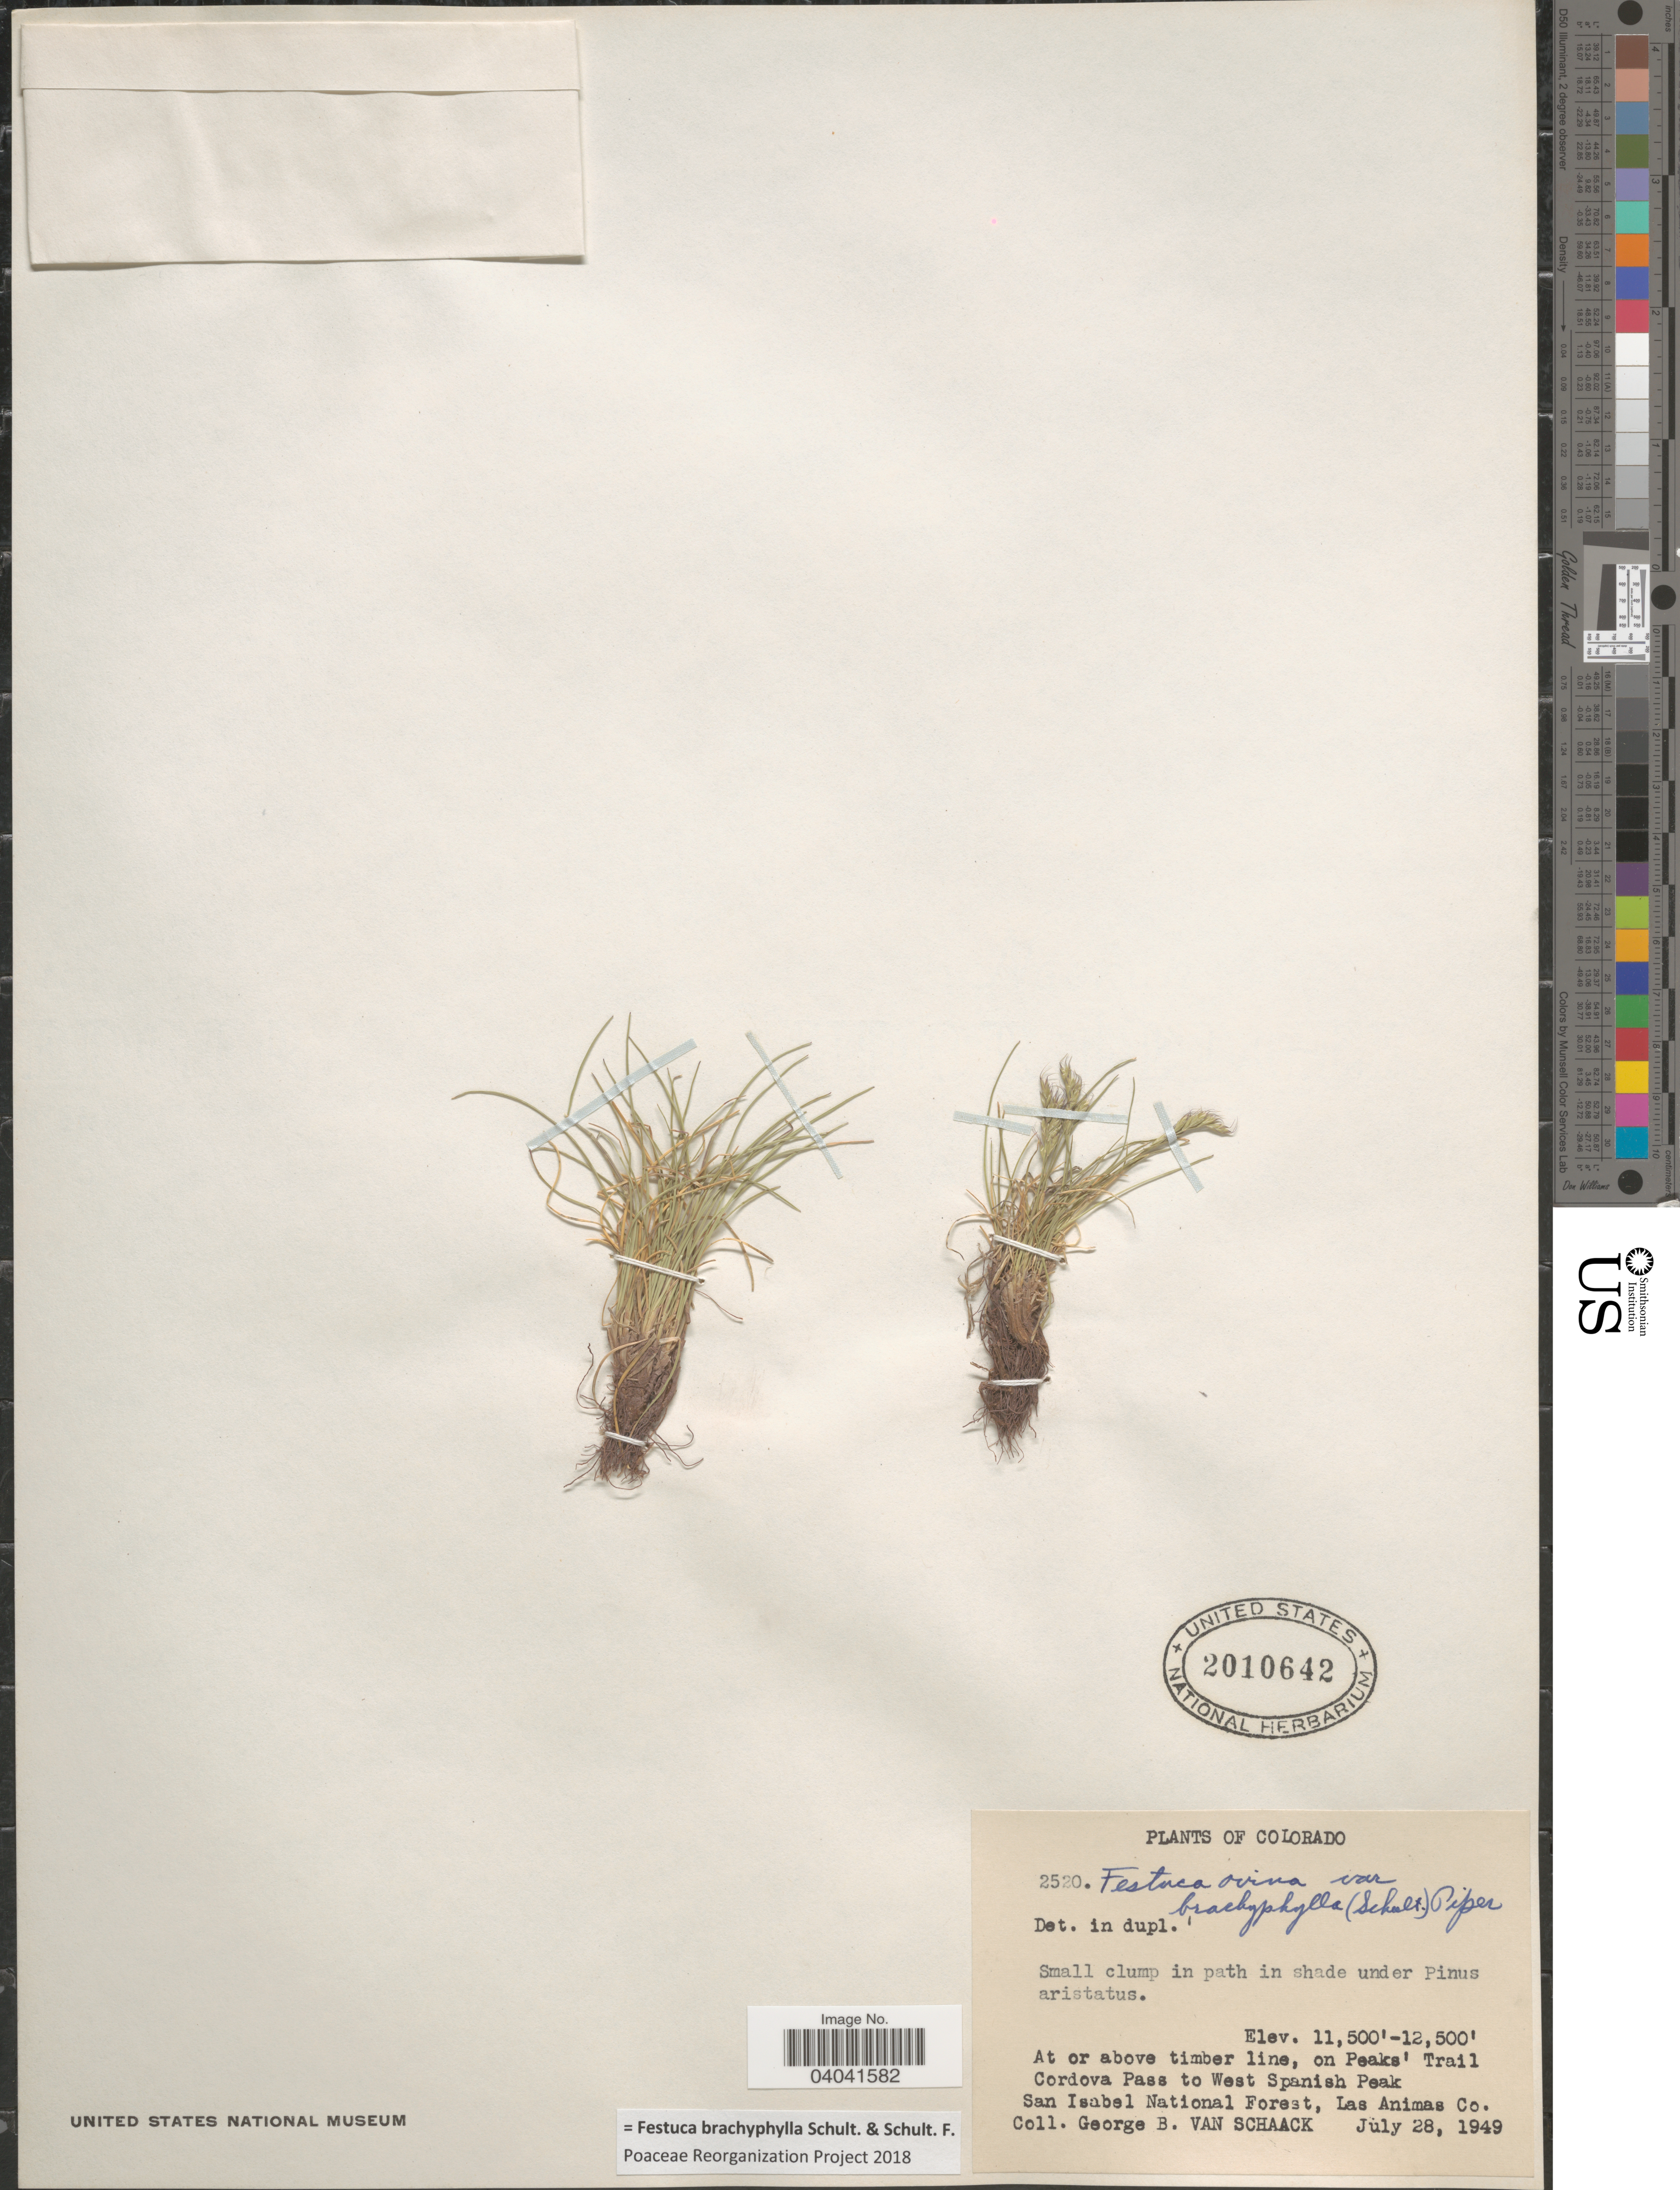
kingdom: Plantae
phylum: Tracheophyta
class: Liliopsida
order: Poales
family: Poaceae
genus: Festuca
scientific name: Festuca brachyphylla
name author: Schult. & Schult. f.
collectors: G. Van Schaack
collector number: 2520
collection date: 1949-07-28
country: United States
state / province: Colorado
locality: At or above timber line, on Peaks' Trail Cordova Pass to West Spanish Peak. San Isabel National Forest, Las Animas Co.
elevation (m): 3505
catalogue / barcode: US 2010642